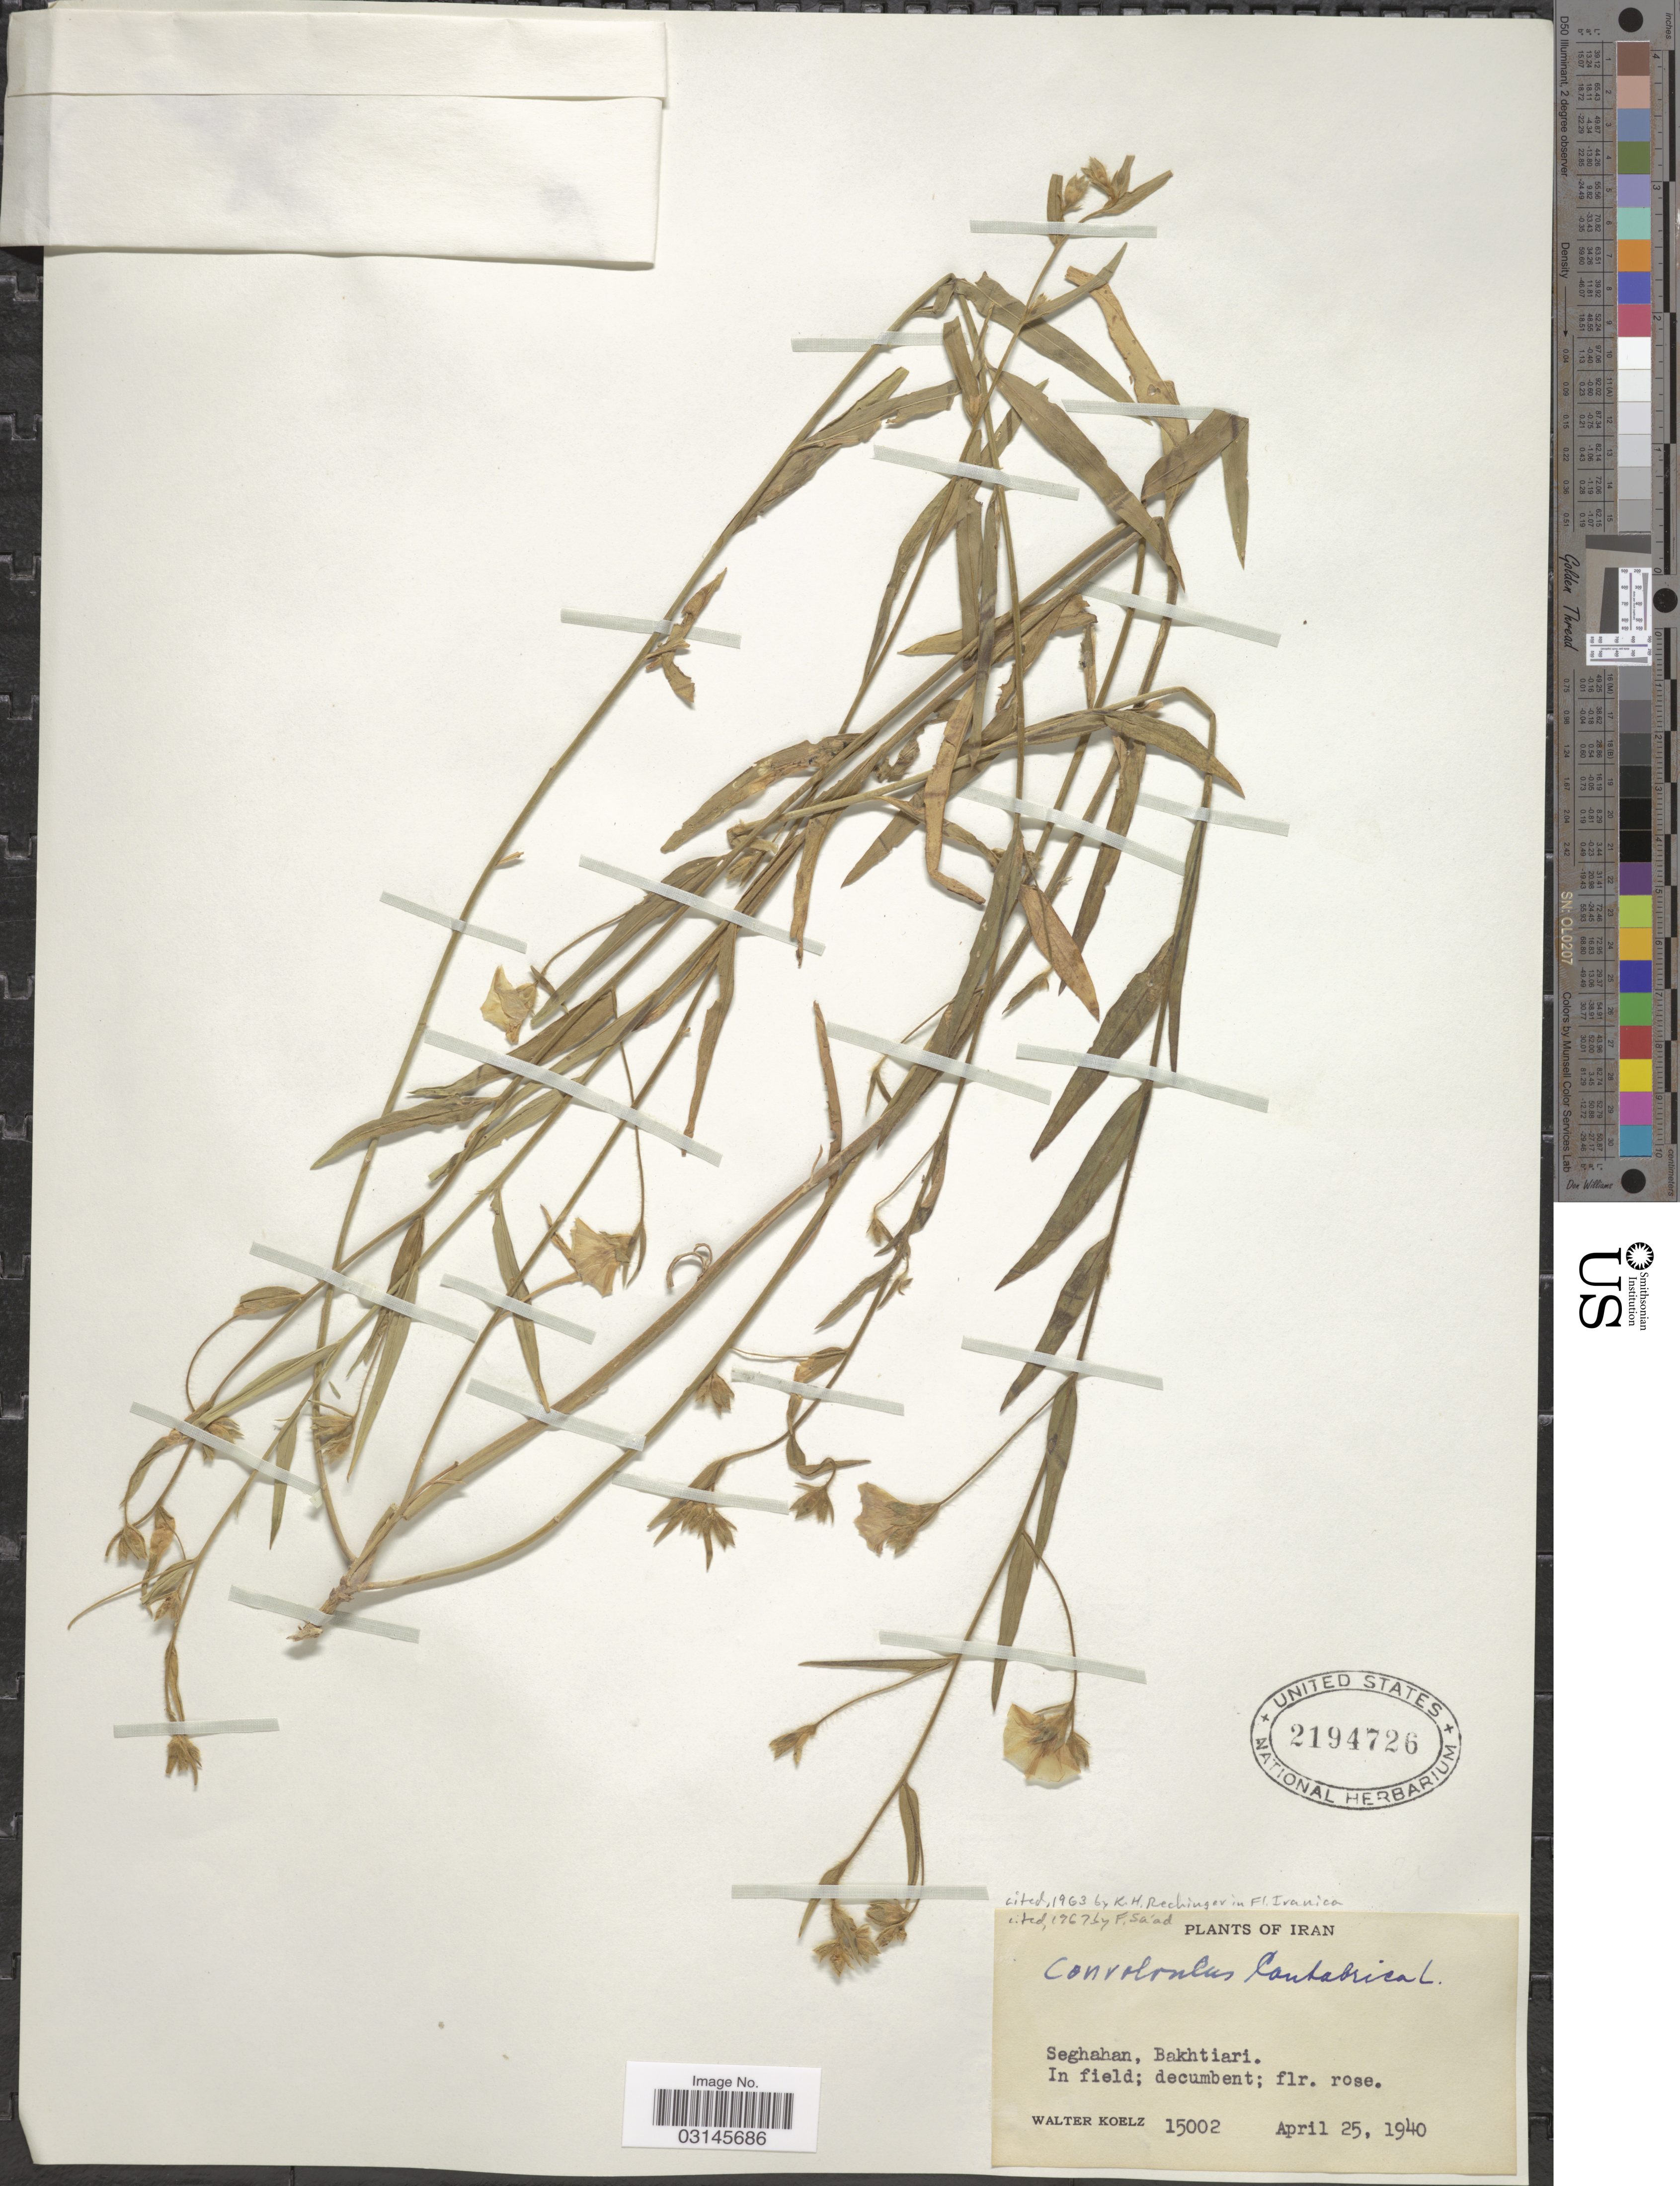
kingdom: Plantae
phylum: Tracheophyta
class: Magnoliopsida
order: Solanales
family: Convolvulaceae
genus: Convolvulus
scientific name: Convolvulus cantabrica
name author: L.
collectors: W. N. Koelz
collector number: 15002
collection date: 1940-04-25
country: Iran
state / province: Chahar Mahaal and Bakhtiari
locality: Seghahan, Bakhtiari.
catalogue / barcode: US 2194726